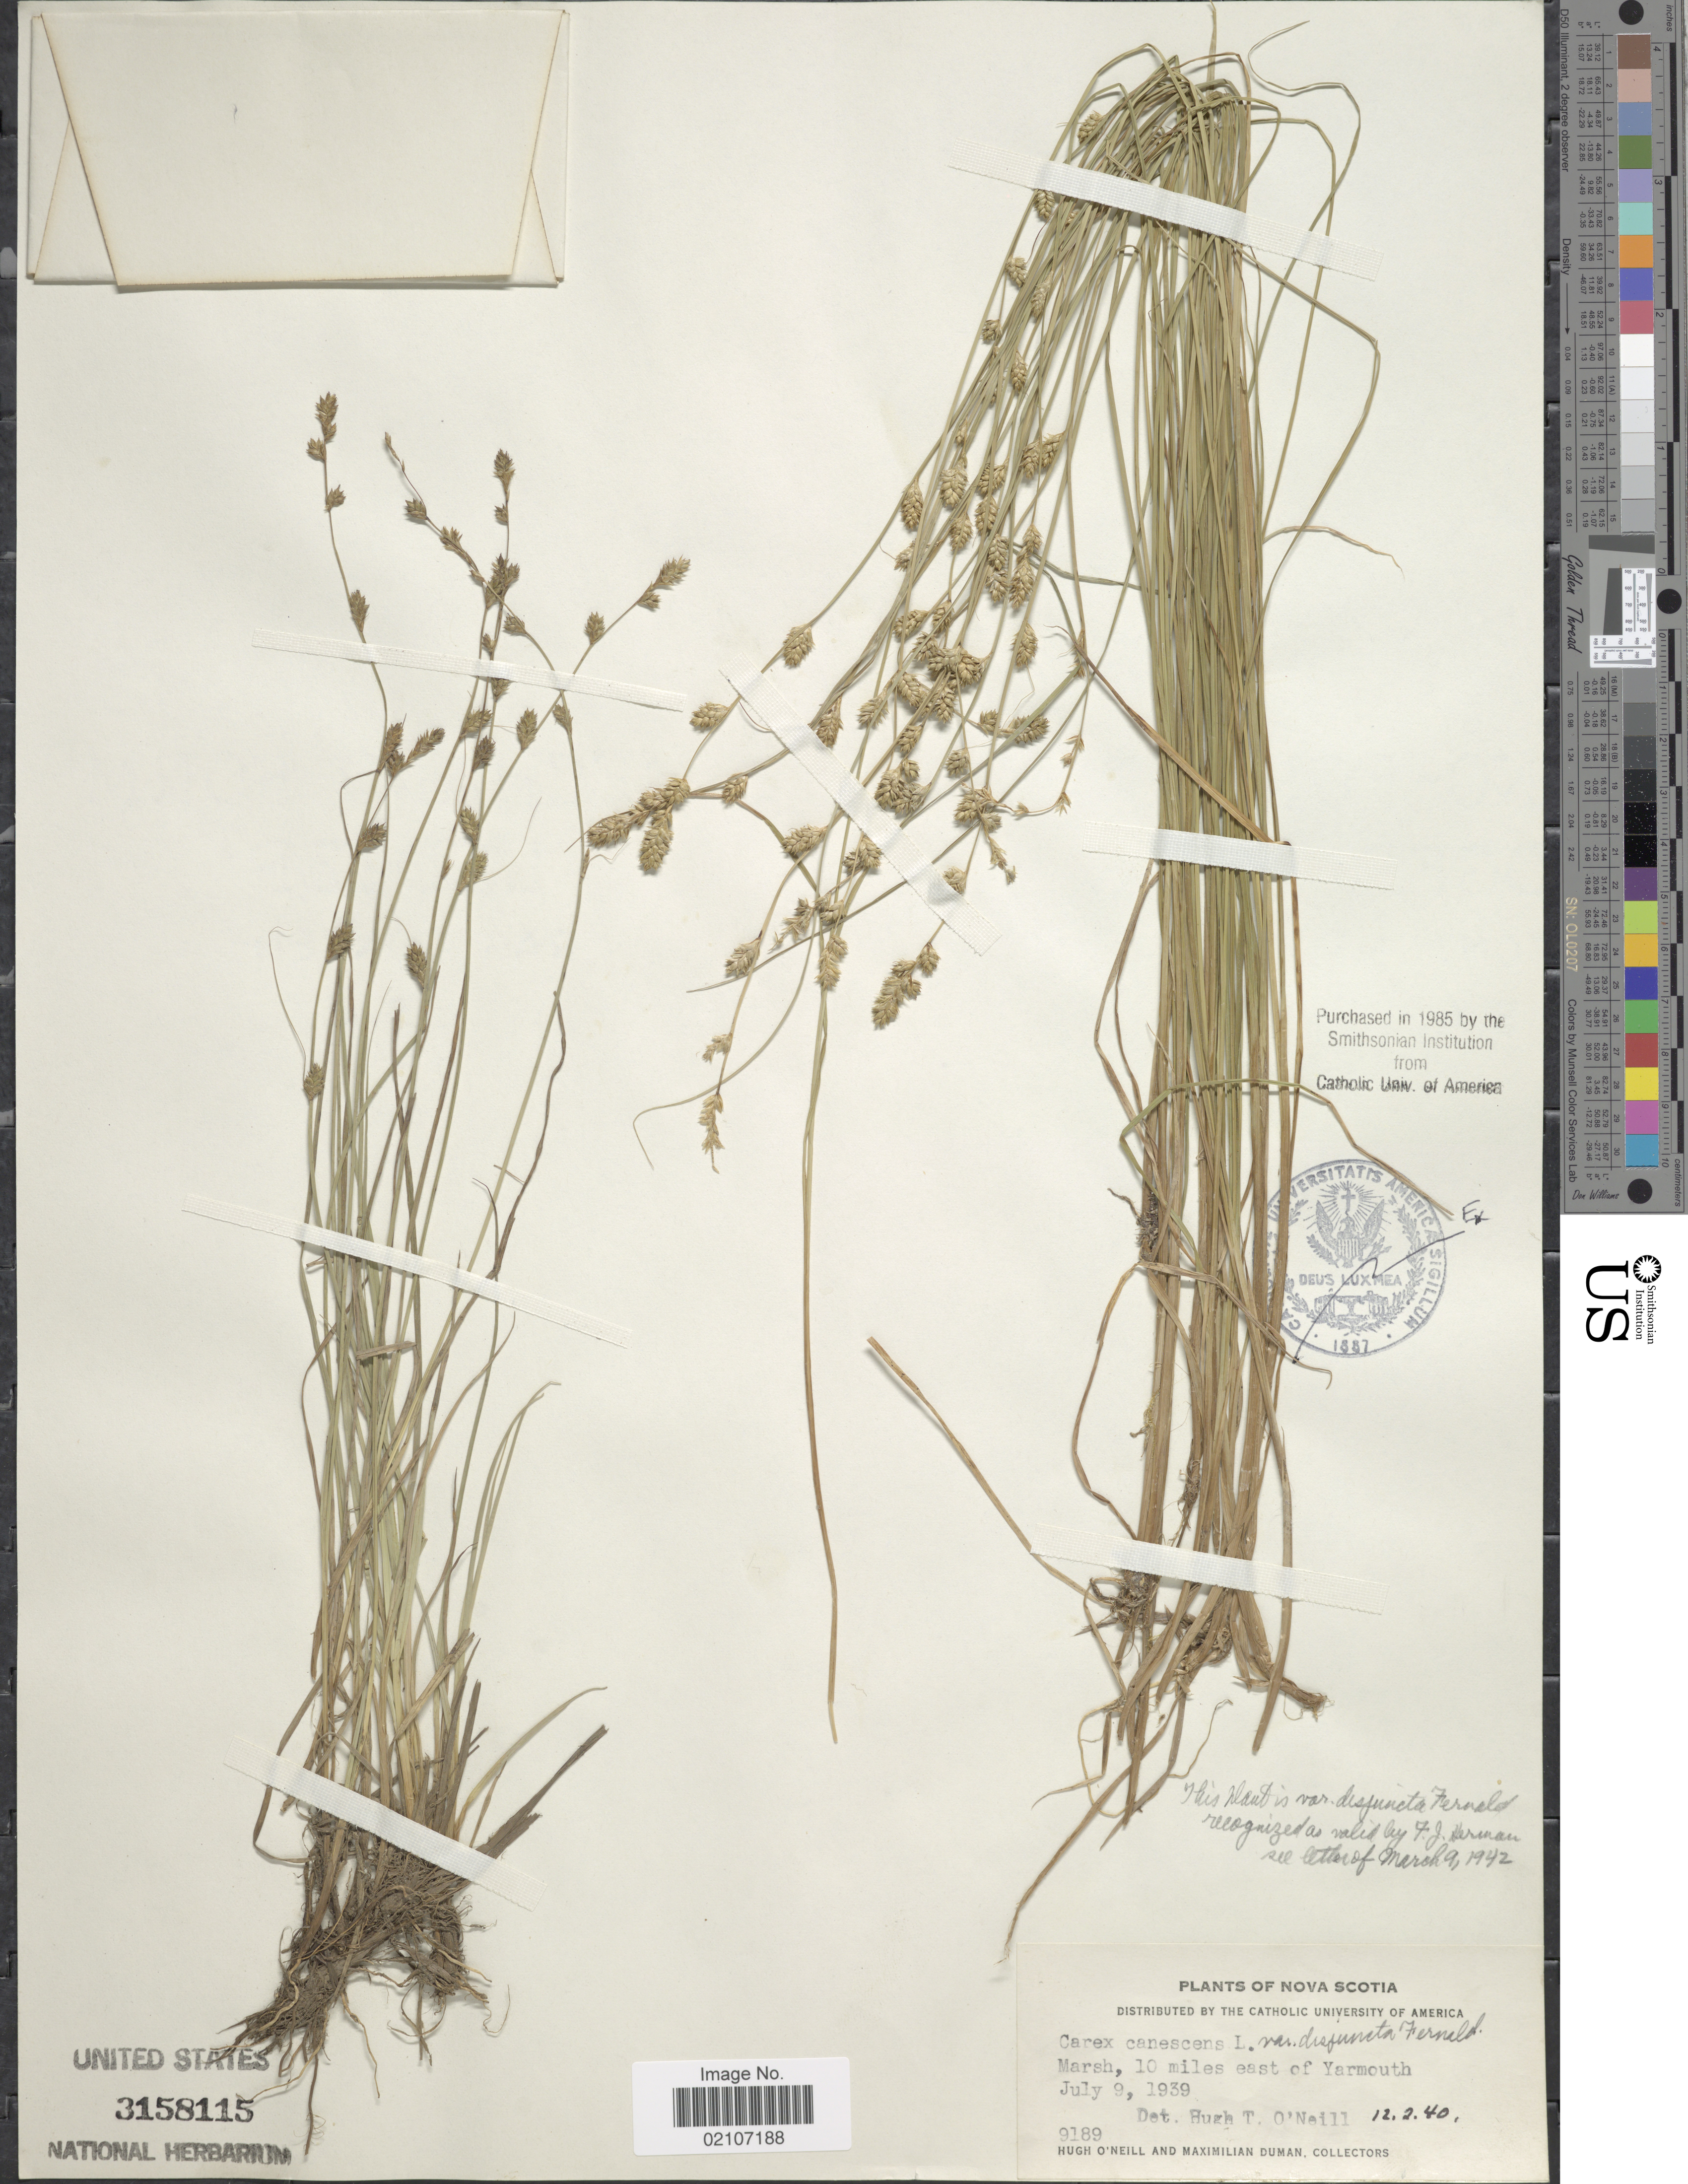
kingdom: Plantae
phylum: Tracheophyta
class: Liliopsida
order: Poales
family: Cyperaceae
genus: Carex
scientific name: Carex canescens var. disjuncta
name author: Fernald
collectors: H. O'Neill & M. Duman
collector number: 9189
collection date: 1939-07-09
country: Canada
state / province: Nova Scotia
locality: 10 miles east of Yarmouth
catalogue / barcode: US 3158115